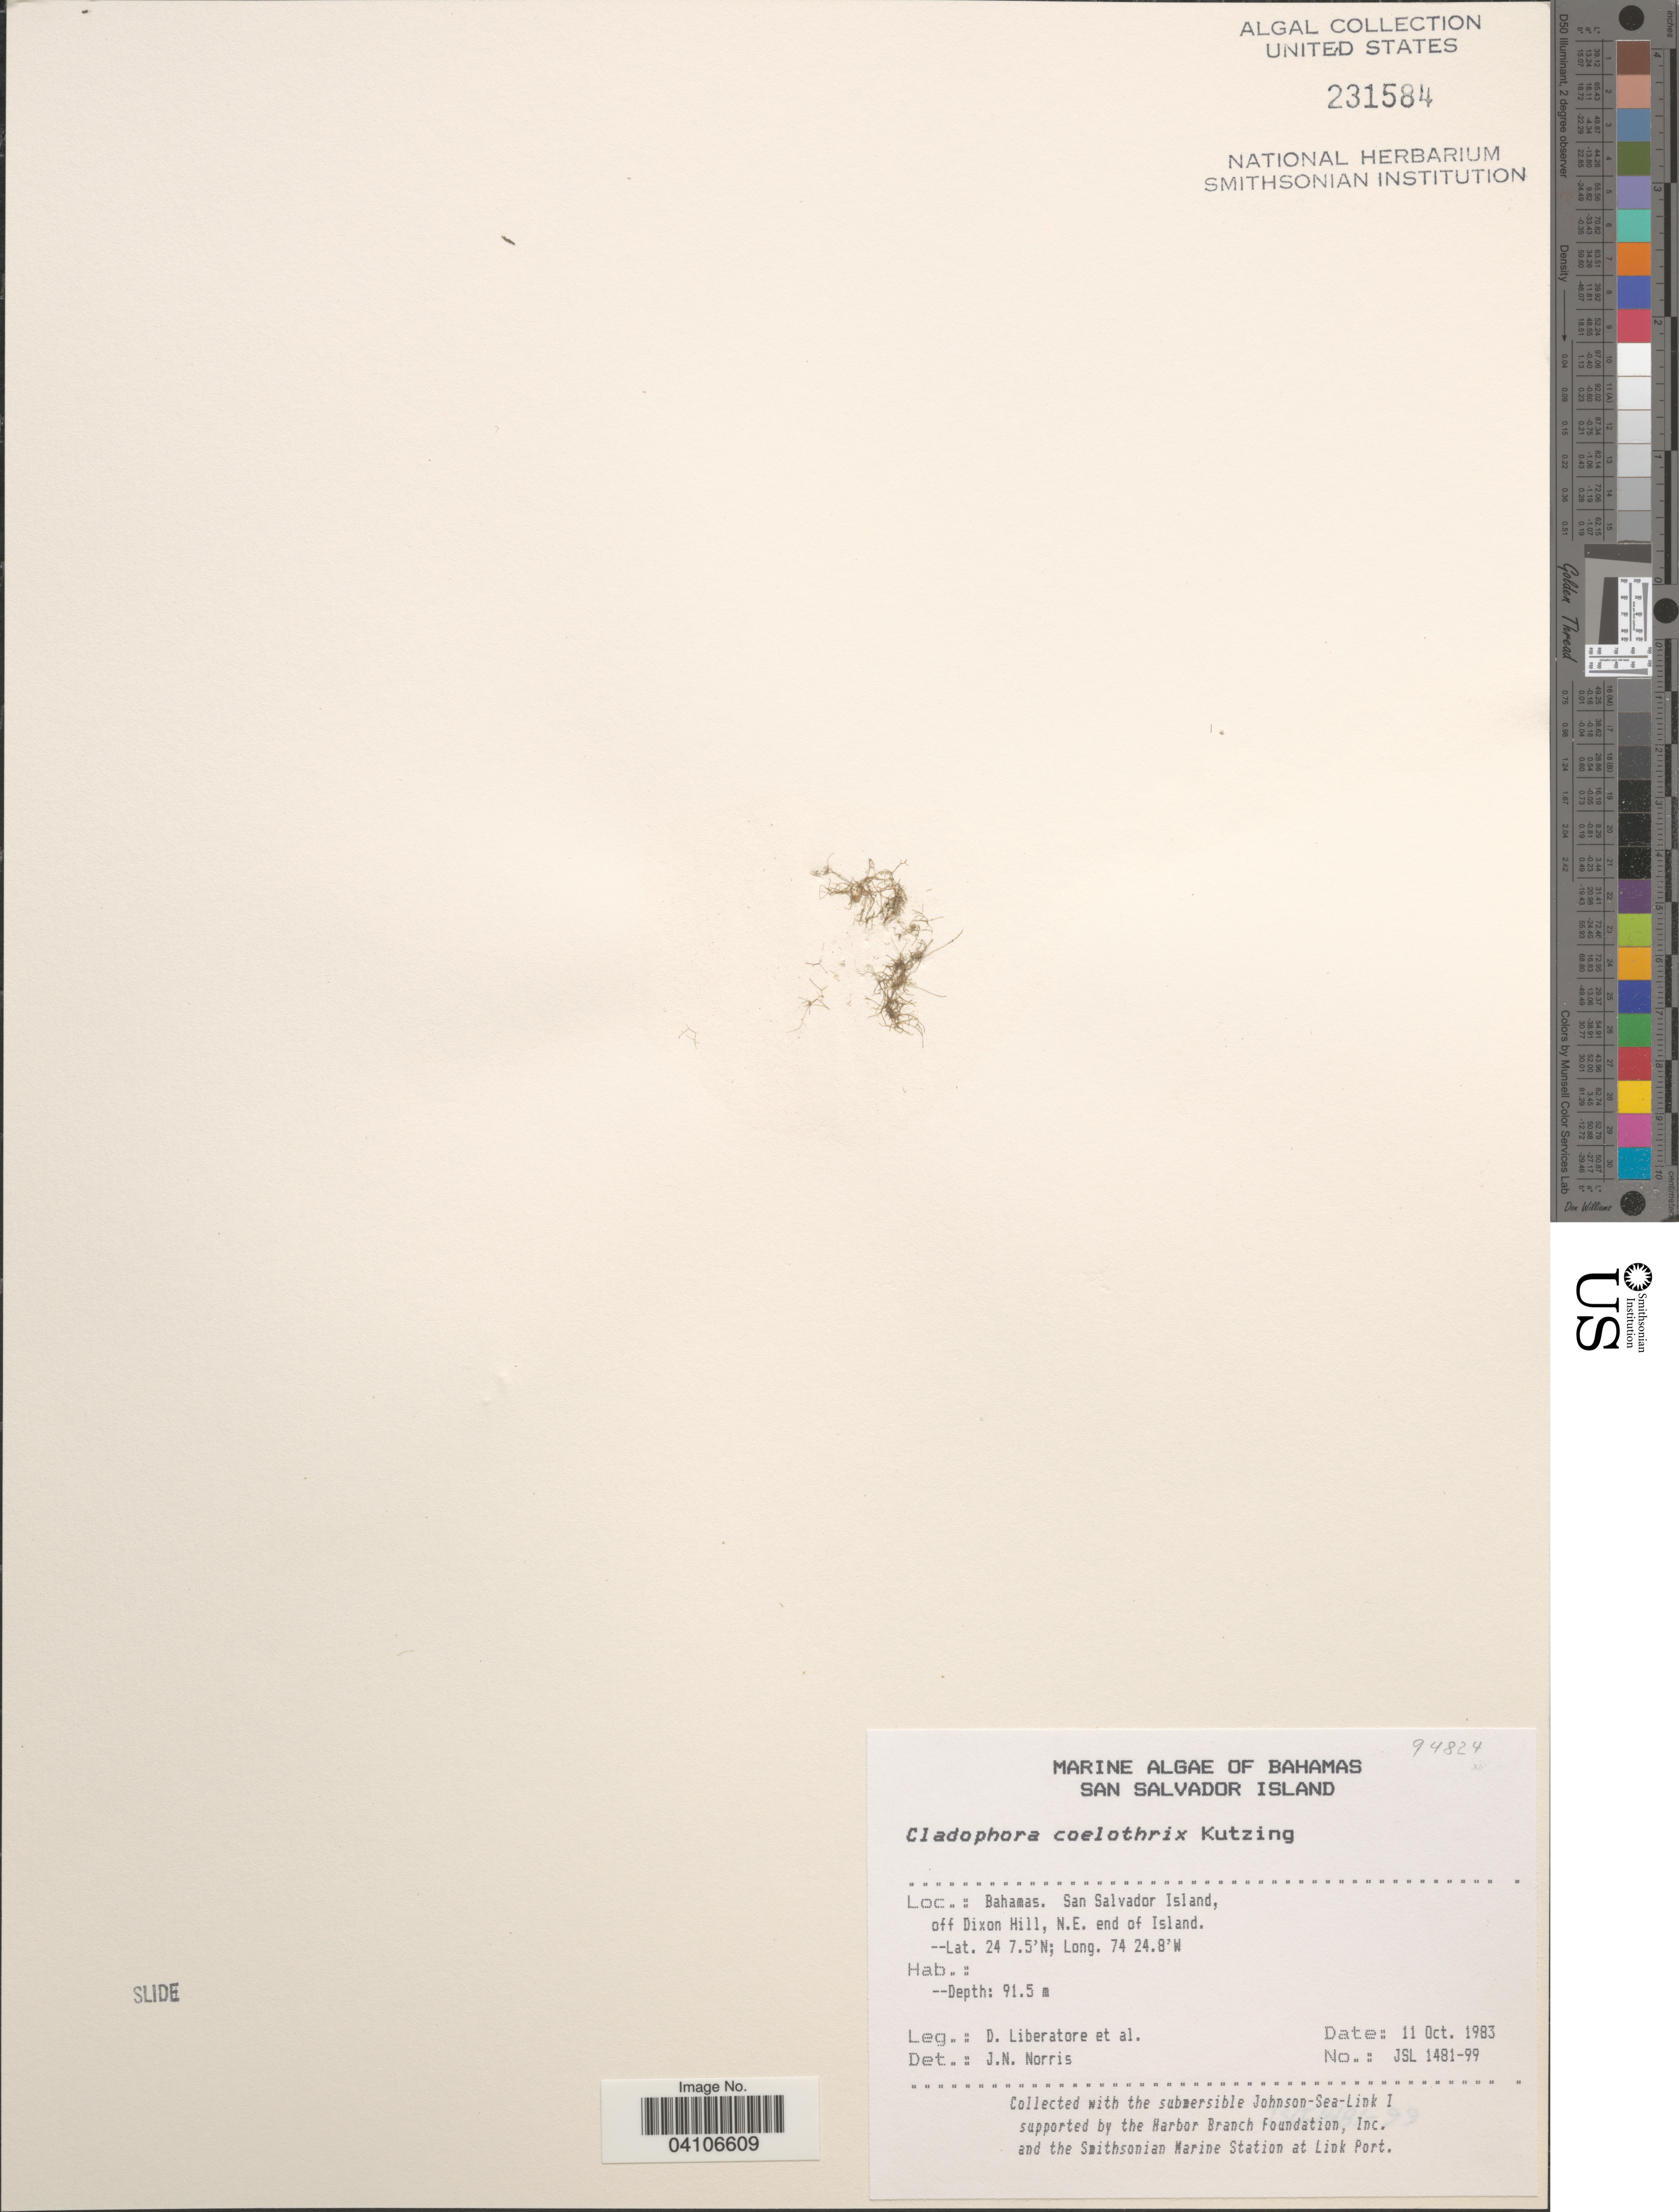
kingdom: Plantae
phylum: Chlorophyta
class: Ulvophyceae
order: Cladophorales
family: Cladophoraceae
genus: Cladophora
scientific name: Cladophora coelothrix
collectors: D. Liberatore & et al.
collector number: JSL 1481-99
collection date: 1983-10-11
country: Bahamas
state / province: San Salvador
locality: San Salvador Island, off Dixon Hill, N.E. end of Island.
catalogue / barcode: US 231584